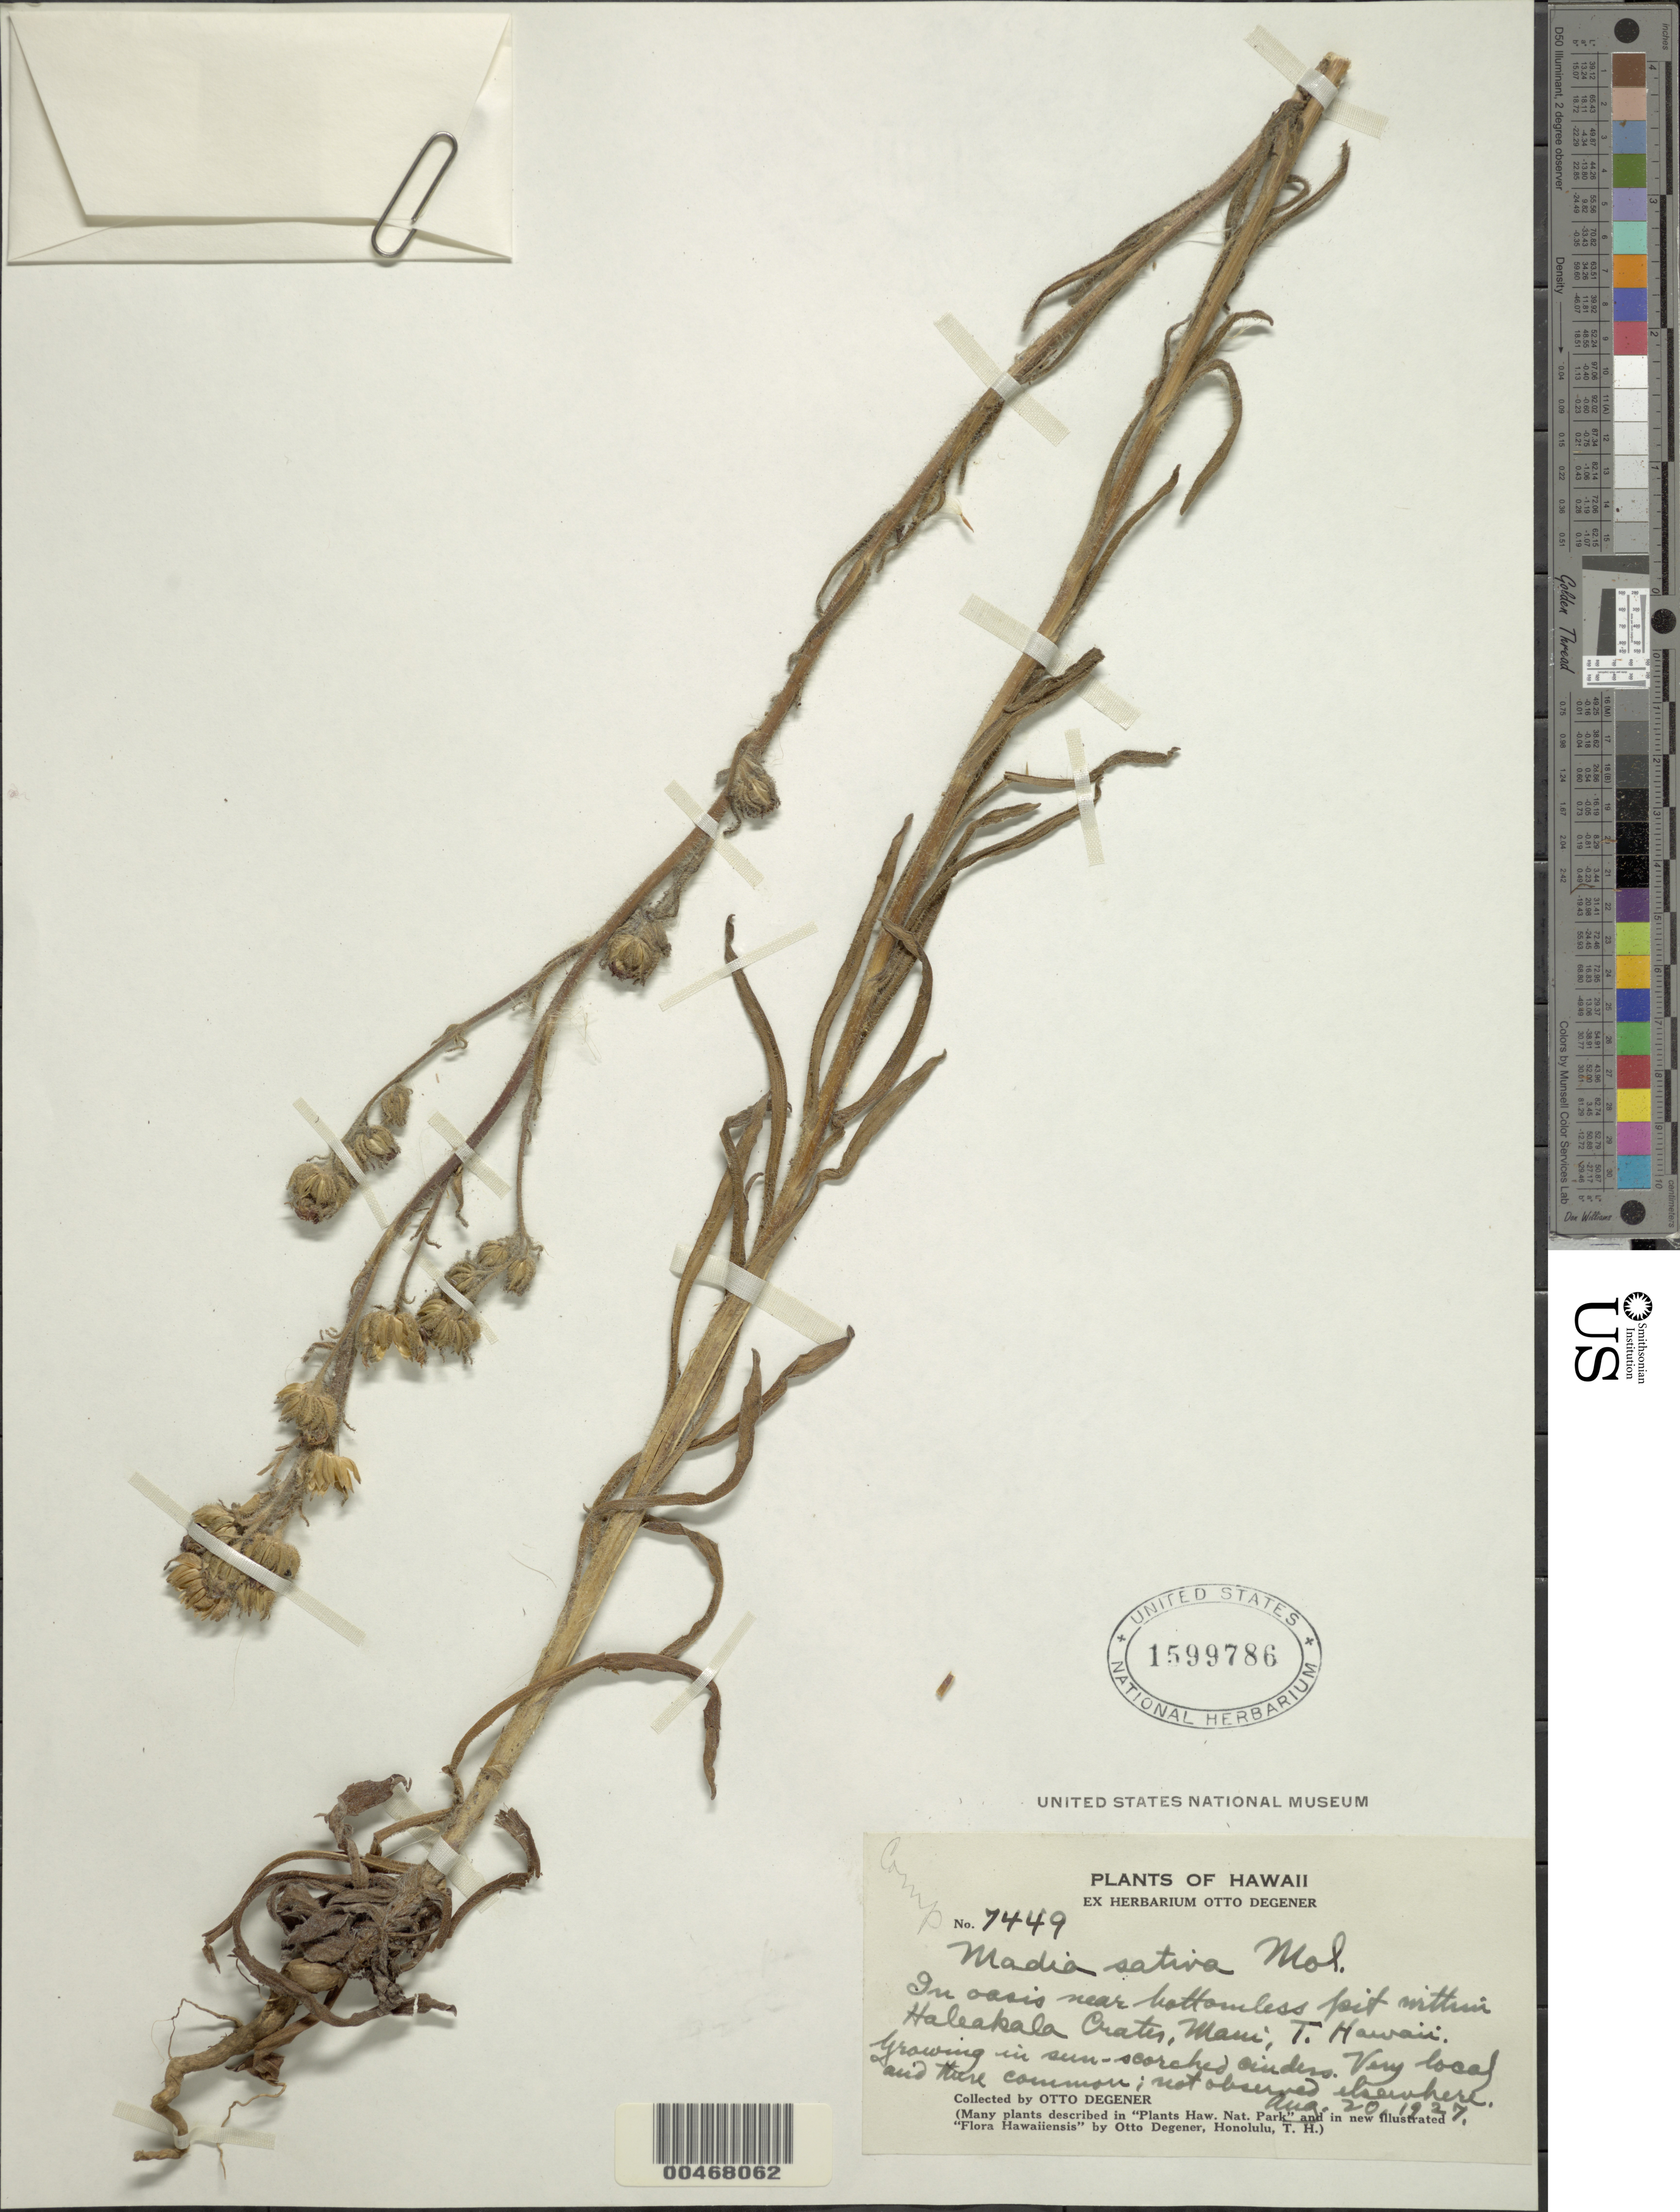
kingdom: Plantae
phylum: Tracheophyta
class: Magnoliopsida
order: Asterales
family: Asteraceae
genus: Madia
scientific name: Madia sativa subsp. sativa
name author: Molina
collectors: O. Degener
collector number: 7449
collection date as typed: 20 Aug 1927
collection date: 1927-08-20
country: United States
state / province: Hawaii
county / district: Maui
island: Maui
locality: In oasis near bottomless pit within Haleakala Crater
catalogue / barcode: US 1599786